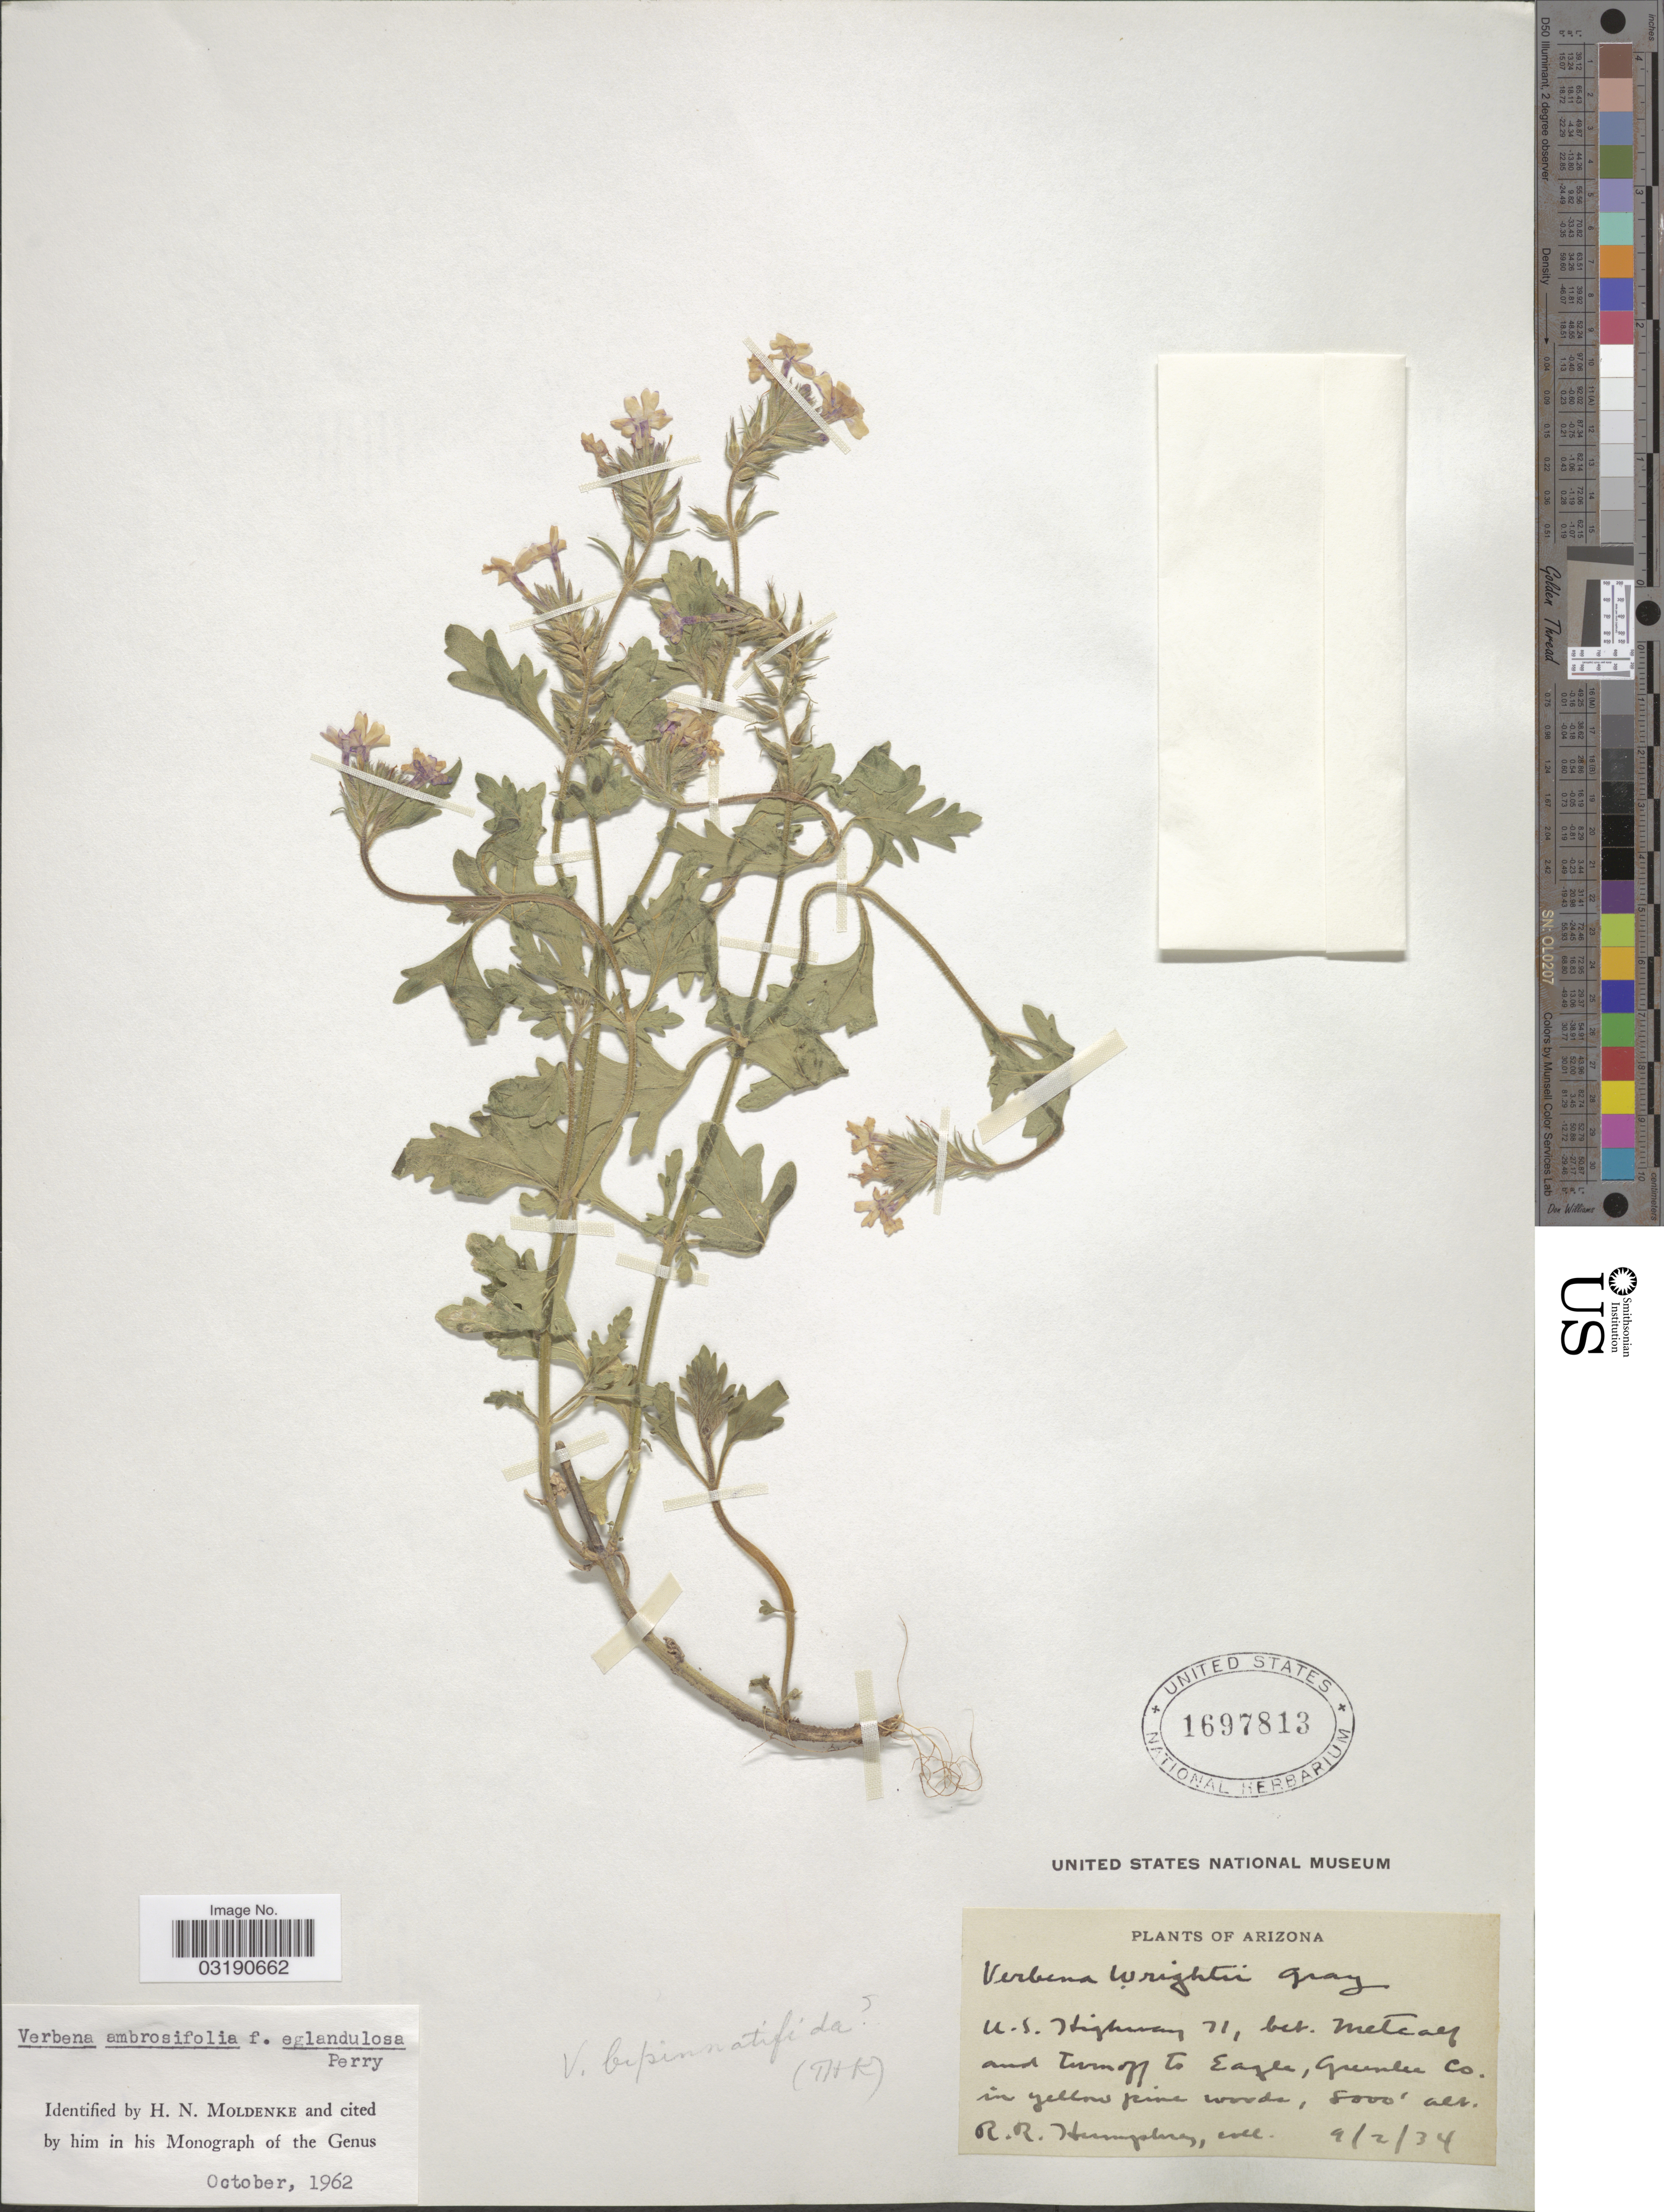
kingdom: Plantae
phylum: Tracheophyta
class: Magnoliopsida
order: Lamiales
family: Verbenaceae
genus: Verbena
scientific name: Verbena ambrosiifolia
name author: Rydb. ex Small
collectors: R. Humphrey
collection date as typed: Transcribed d/m/y: 2/9/34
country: United States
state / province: Arizona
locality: U.S. Highway 71, bet. Metcalf and turn off to Eagle, Greenlee Co.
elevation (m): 2438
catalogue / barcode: US 1697813